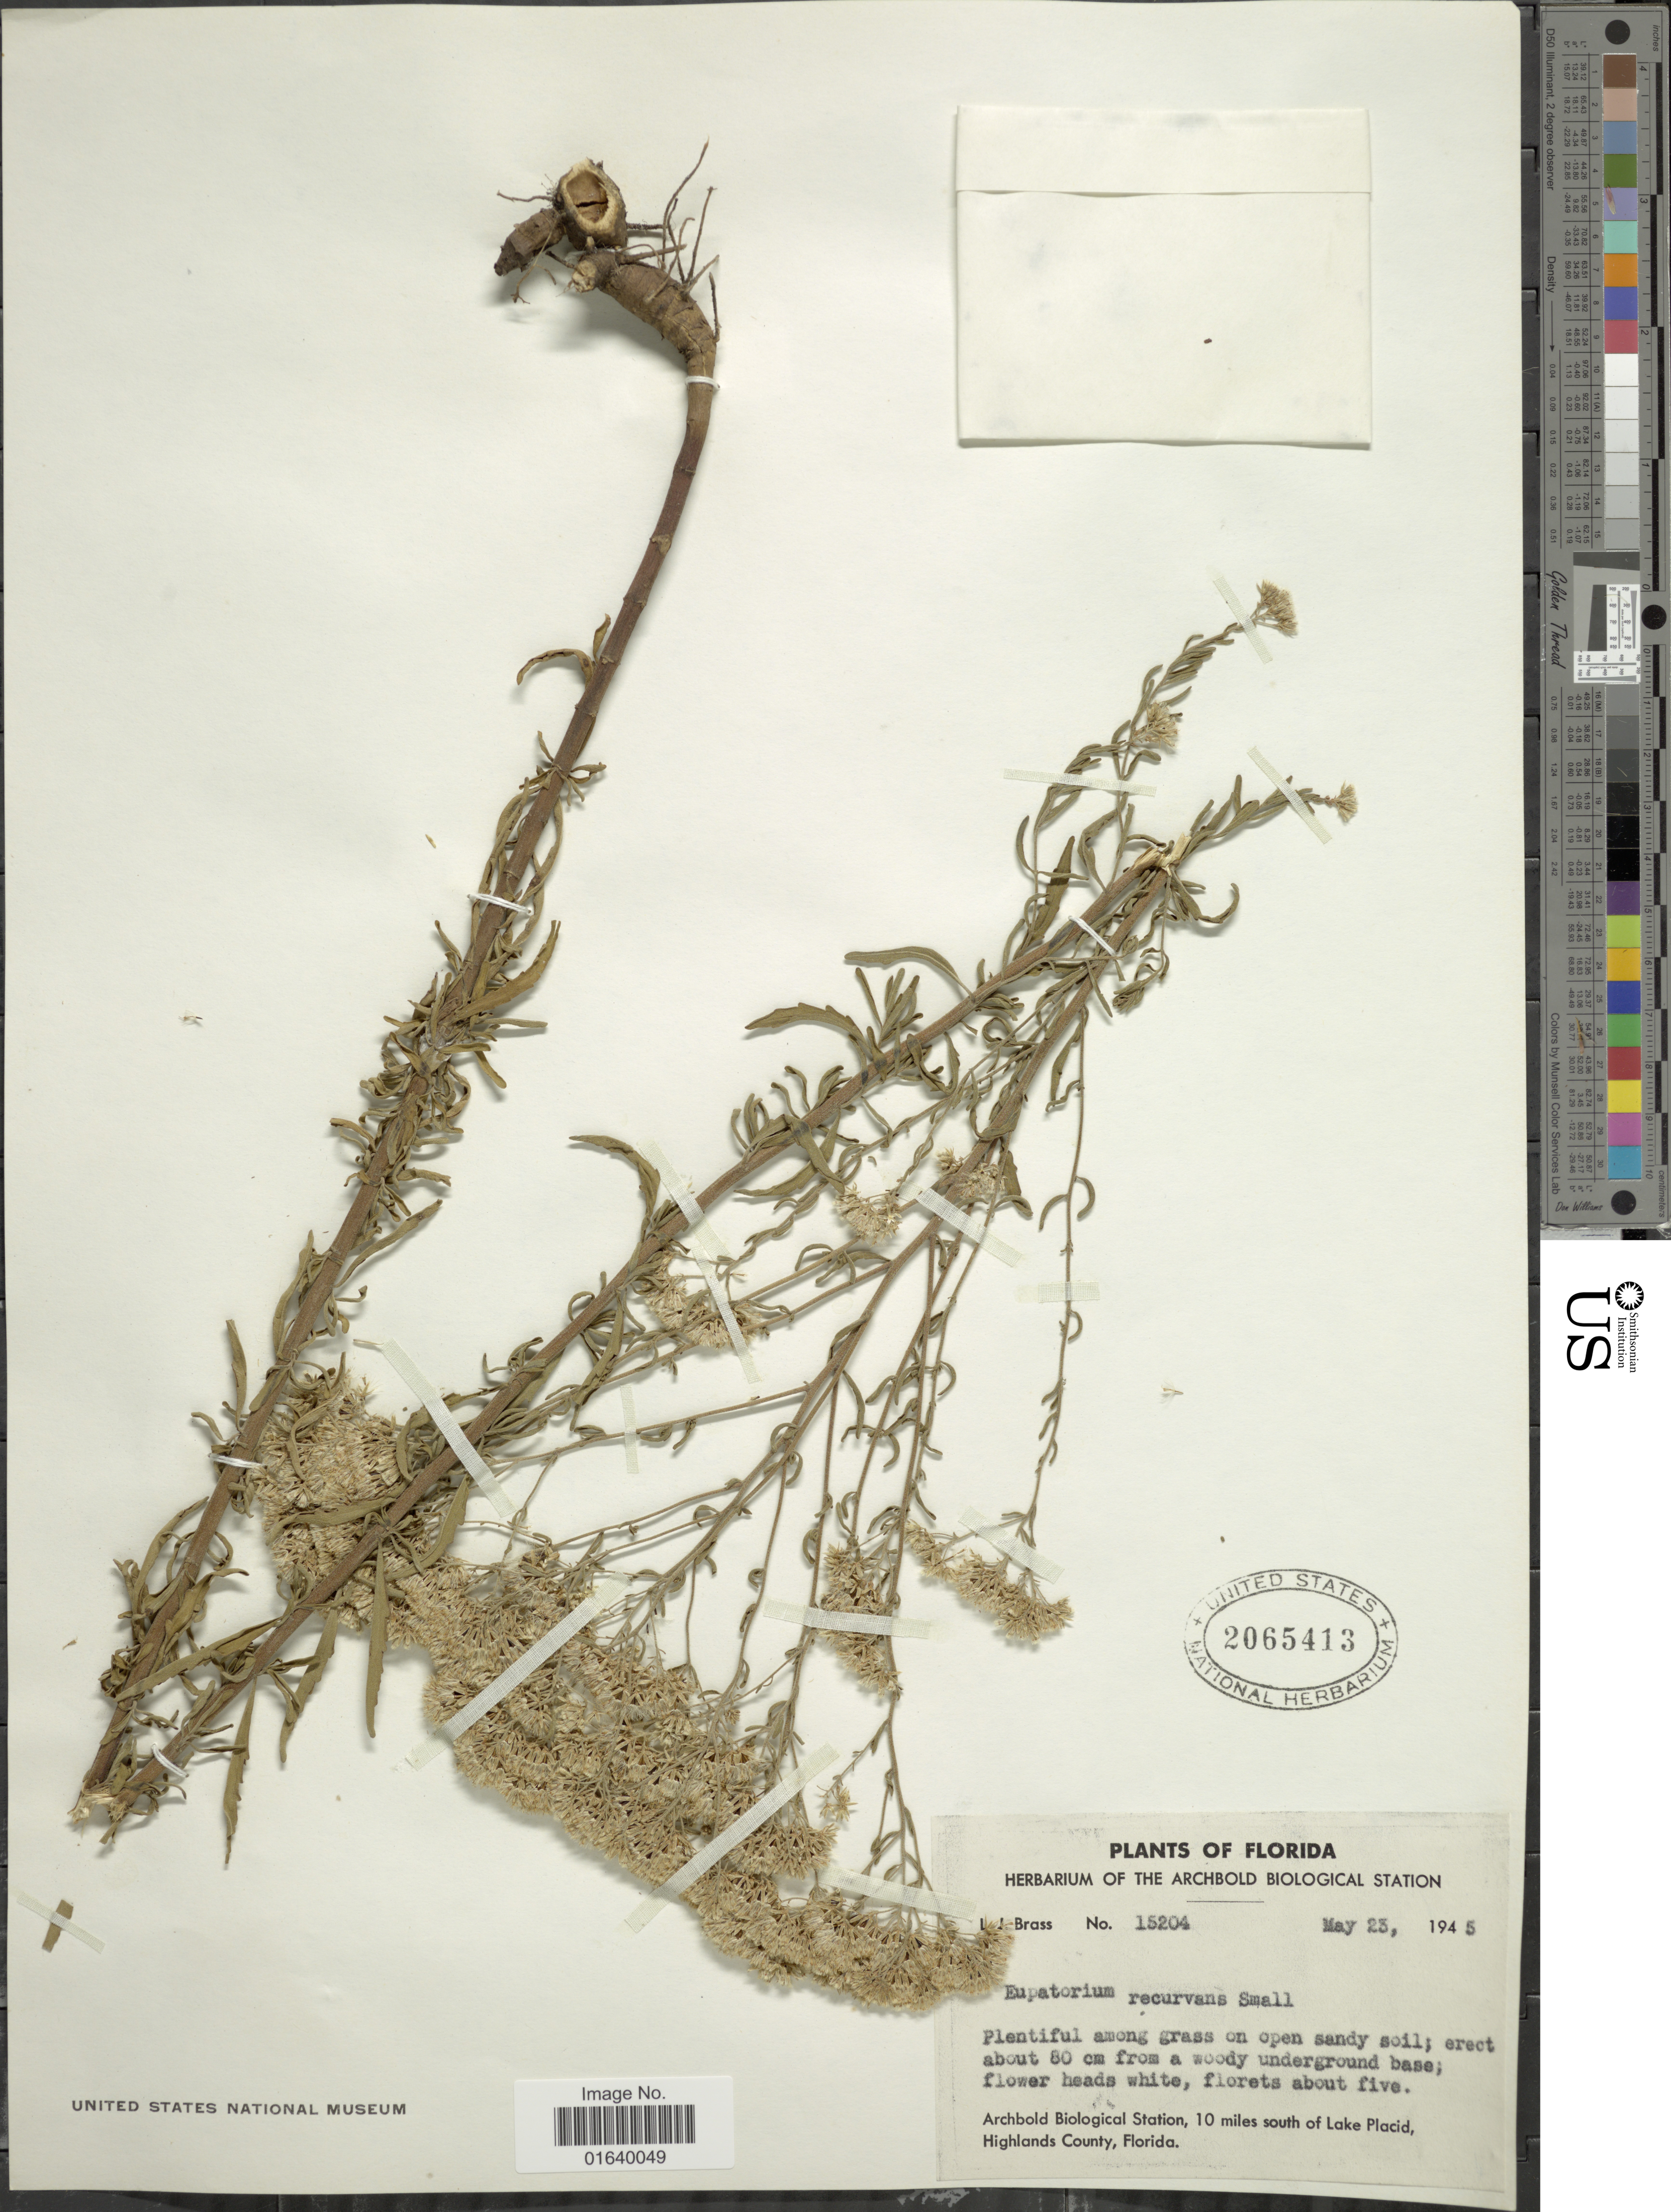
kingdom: Plantae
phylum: Tracheophyta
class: Magnoliopsida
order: Asterales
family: Asteraceae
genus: Eupatorium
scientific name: Eupatorium recurvans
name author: Small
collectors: L. J. Brass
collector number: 15204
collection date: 1945-05-23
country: United States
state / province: Florida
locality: Archbold Biological Station, 10 miles south of Lake Placid, Highlands County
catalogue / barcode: US 2065413